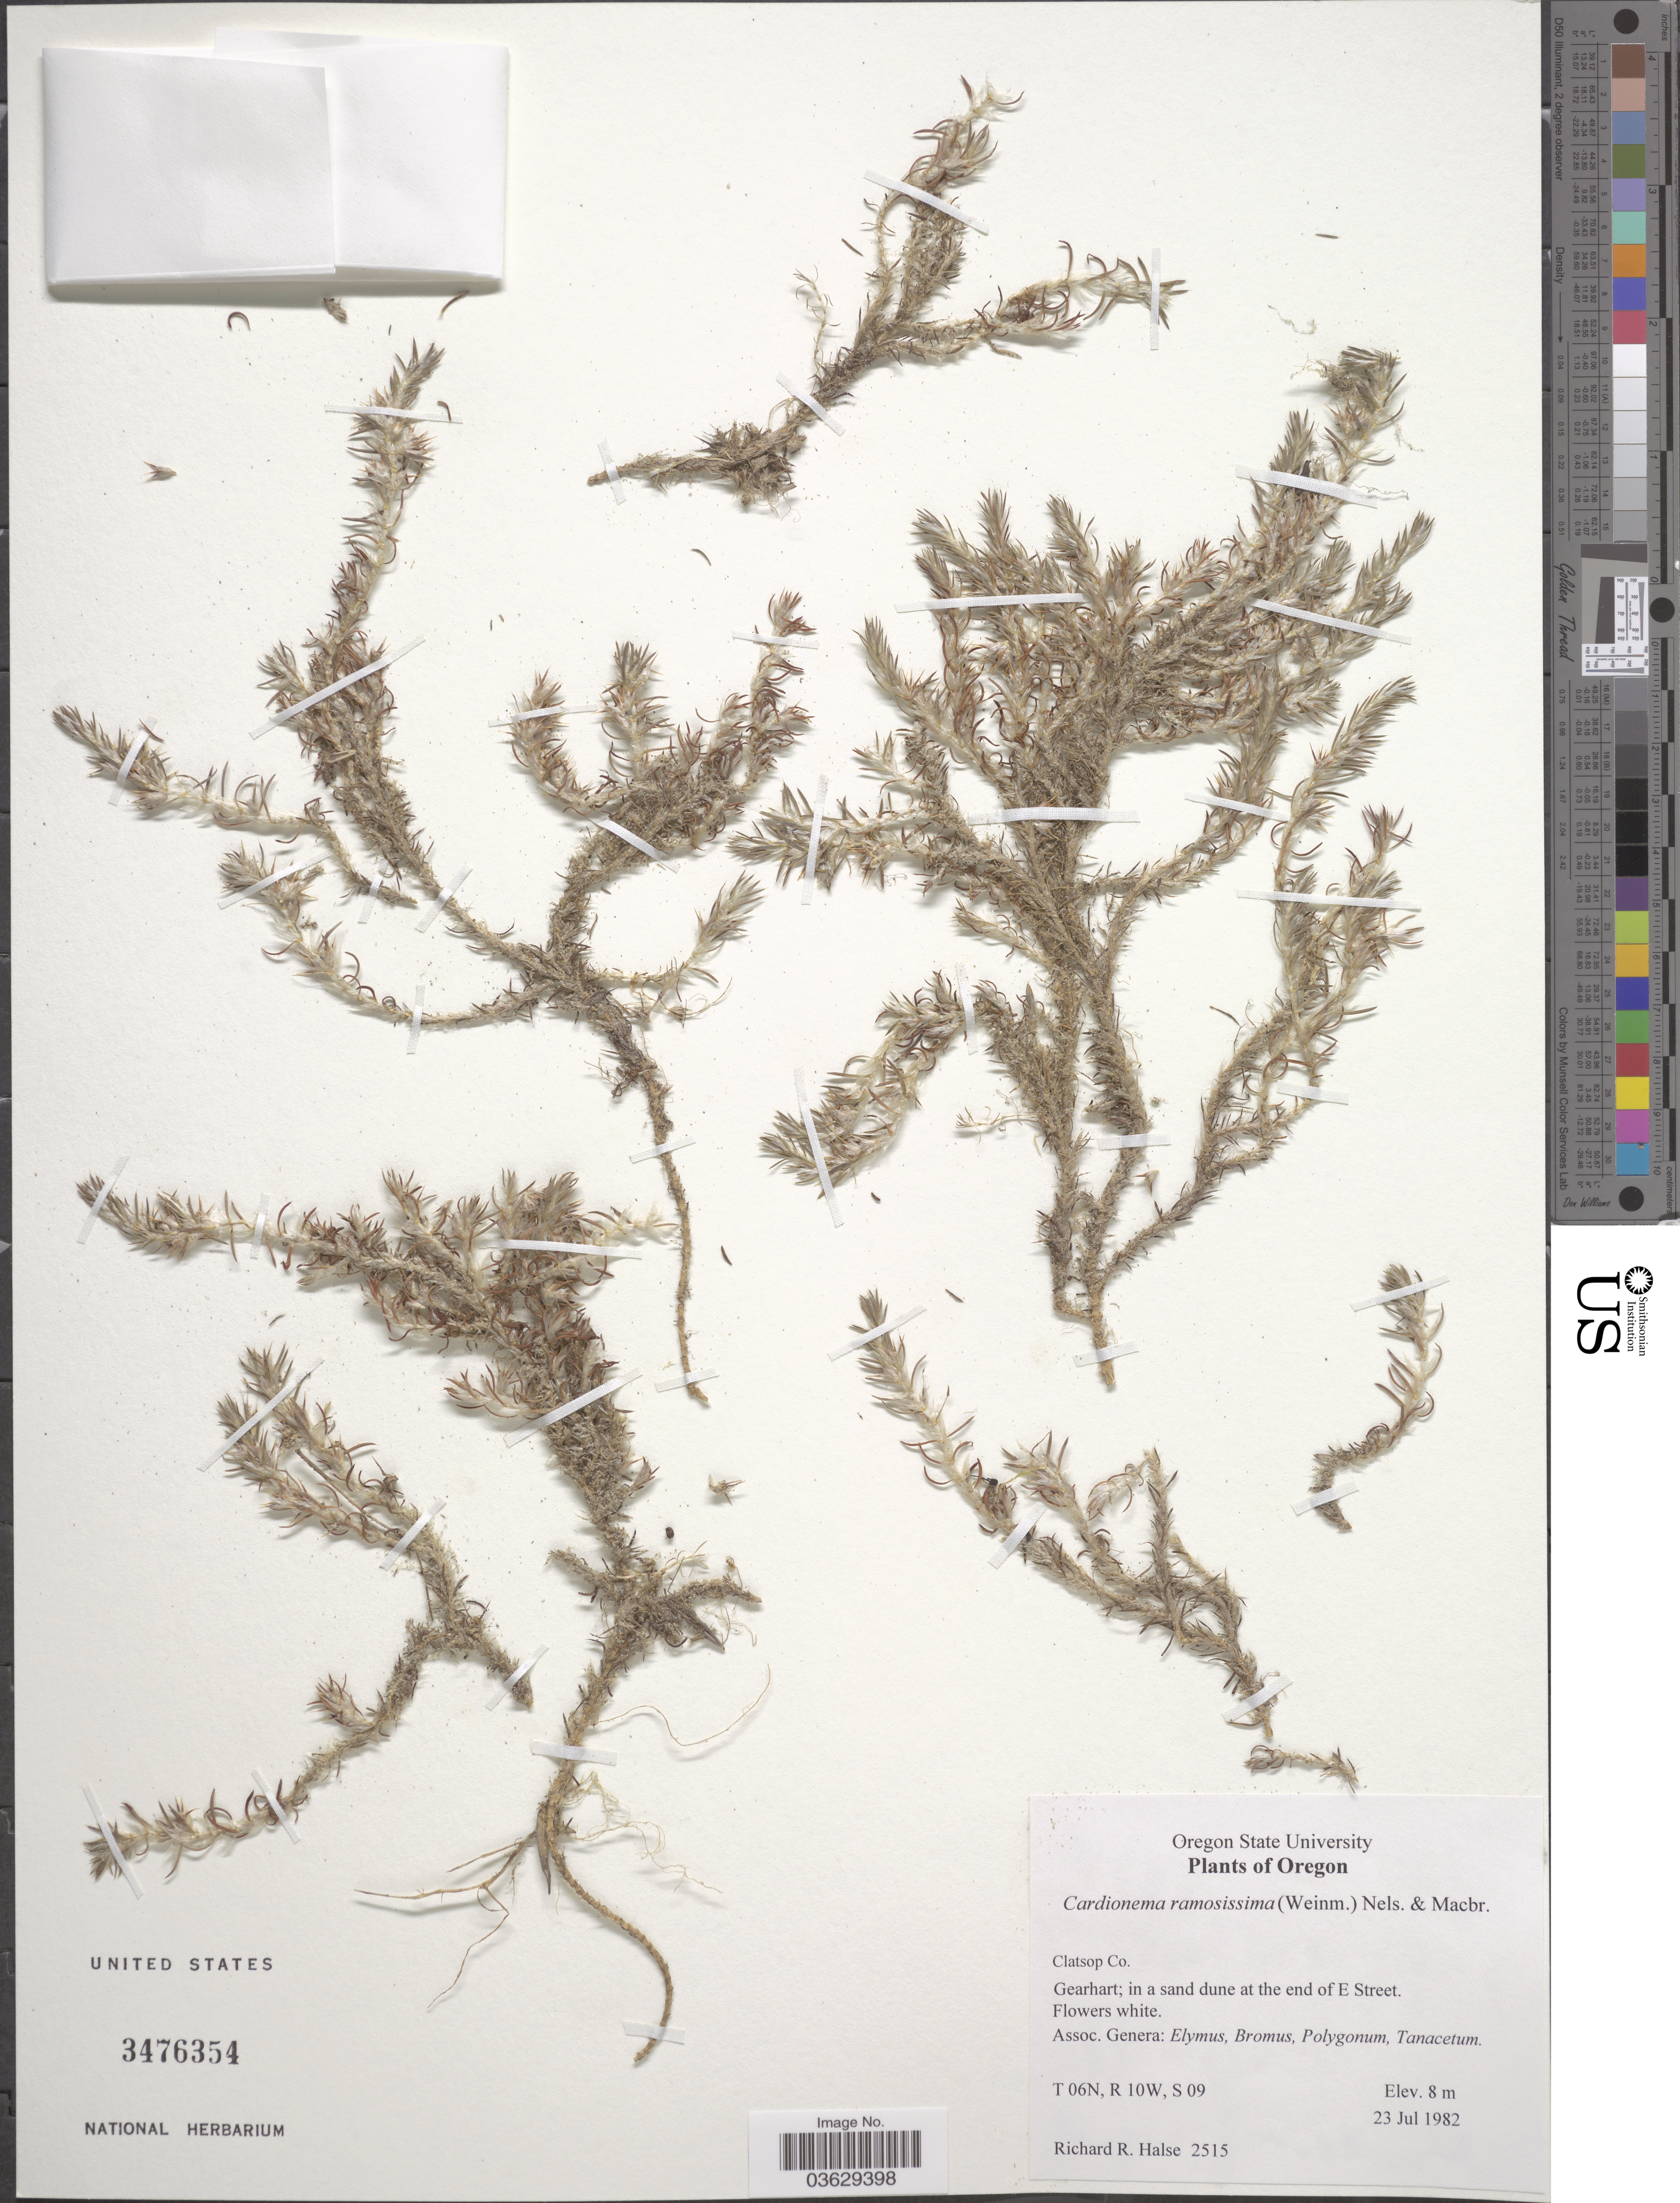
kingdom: Plantae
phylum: Tracheophyta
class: Magnoliopsida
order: Caryophyllales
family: Caryophyllaceae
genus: Cardionema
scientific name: Cardionema ramosissimum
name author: (Weinm.) A. Nelson & J.F. Macbr.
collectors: R. Halse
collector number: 2515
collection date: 1982-07-23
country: United States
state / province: Oregon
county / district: Clatsop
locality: Clatsop Co. Gearheart; in a sand dune at the end of E Street. T 06N. R 10W, S 09.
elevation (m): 8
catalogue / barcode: US 3476354